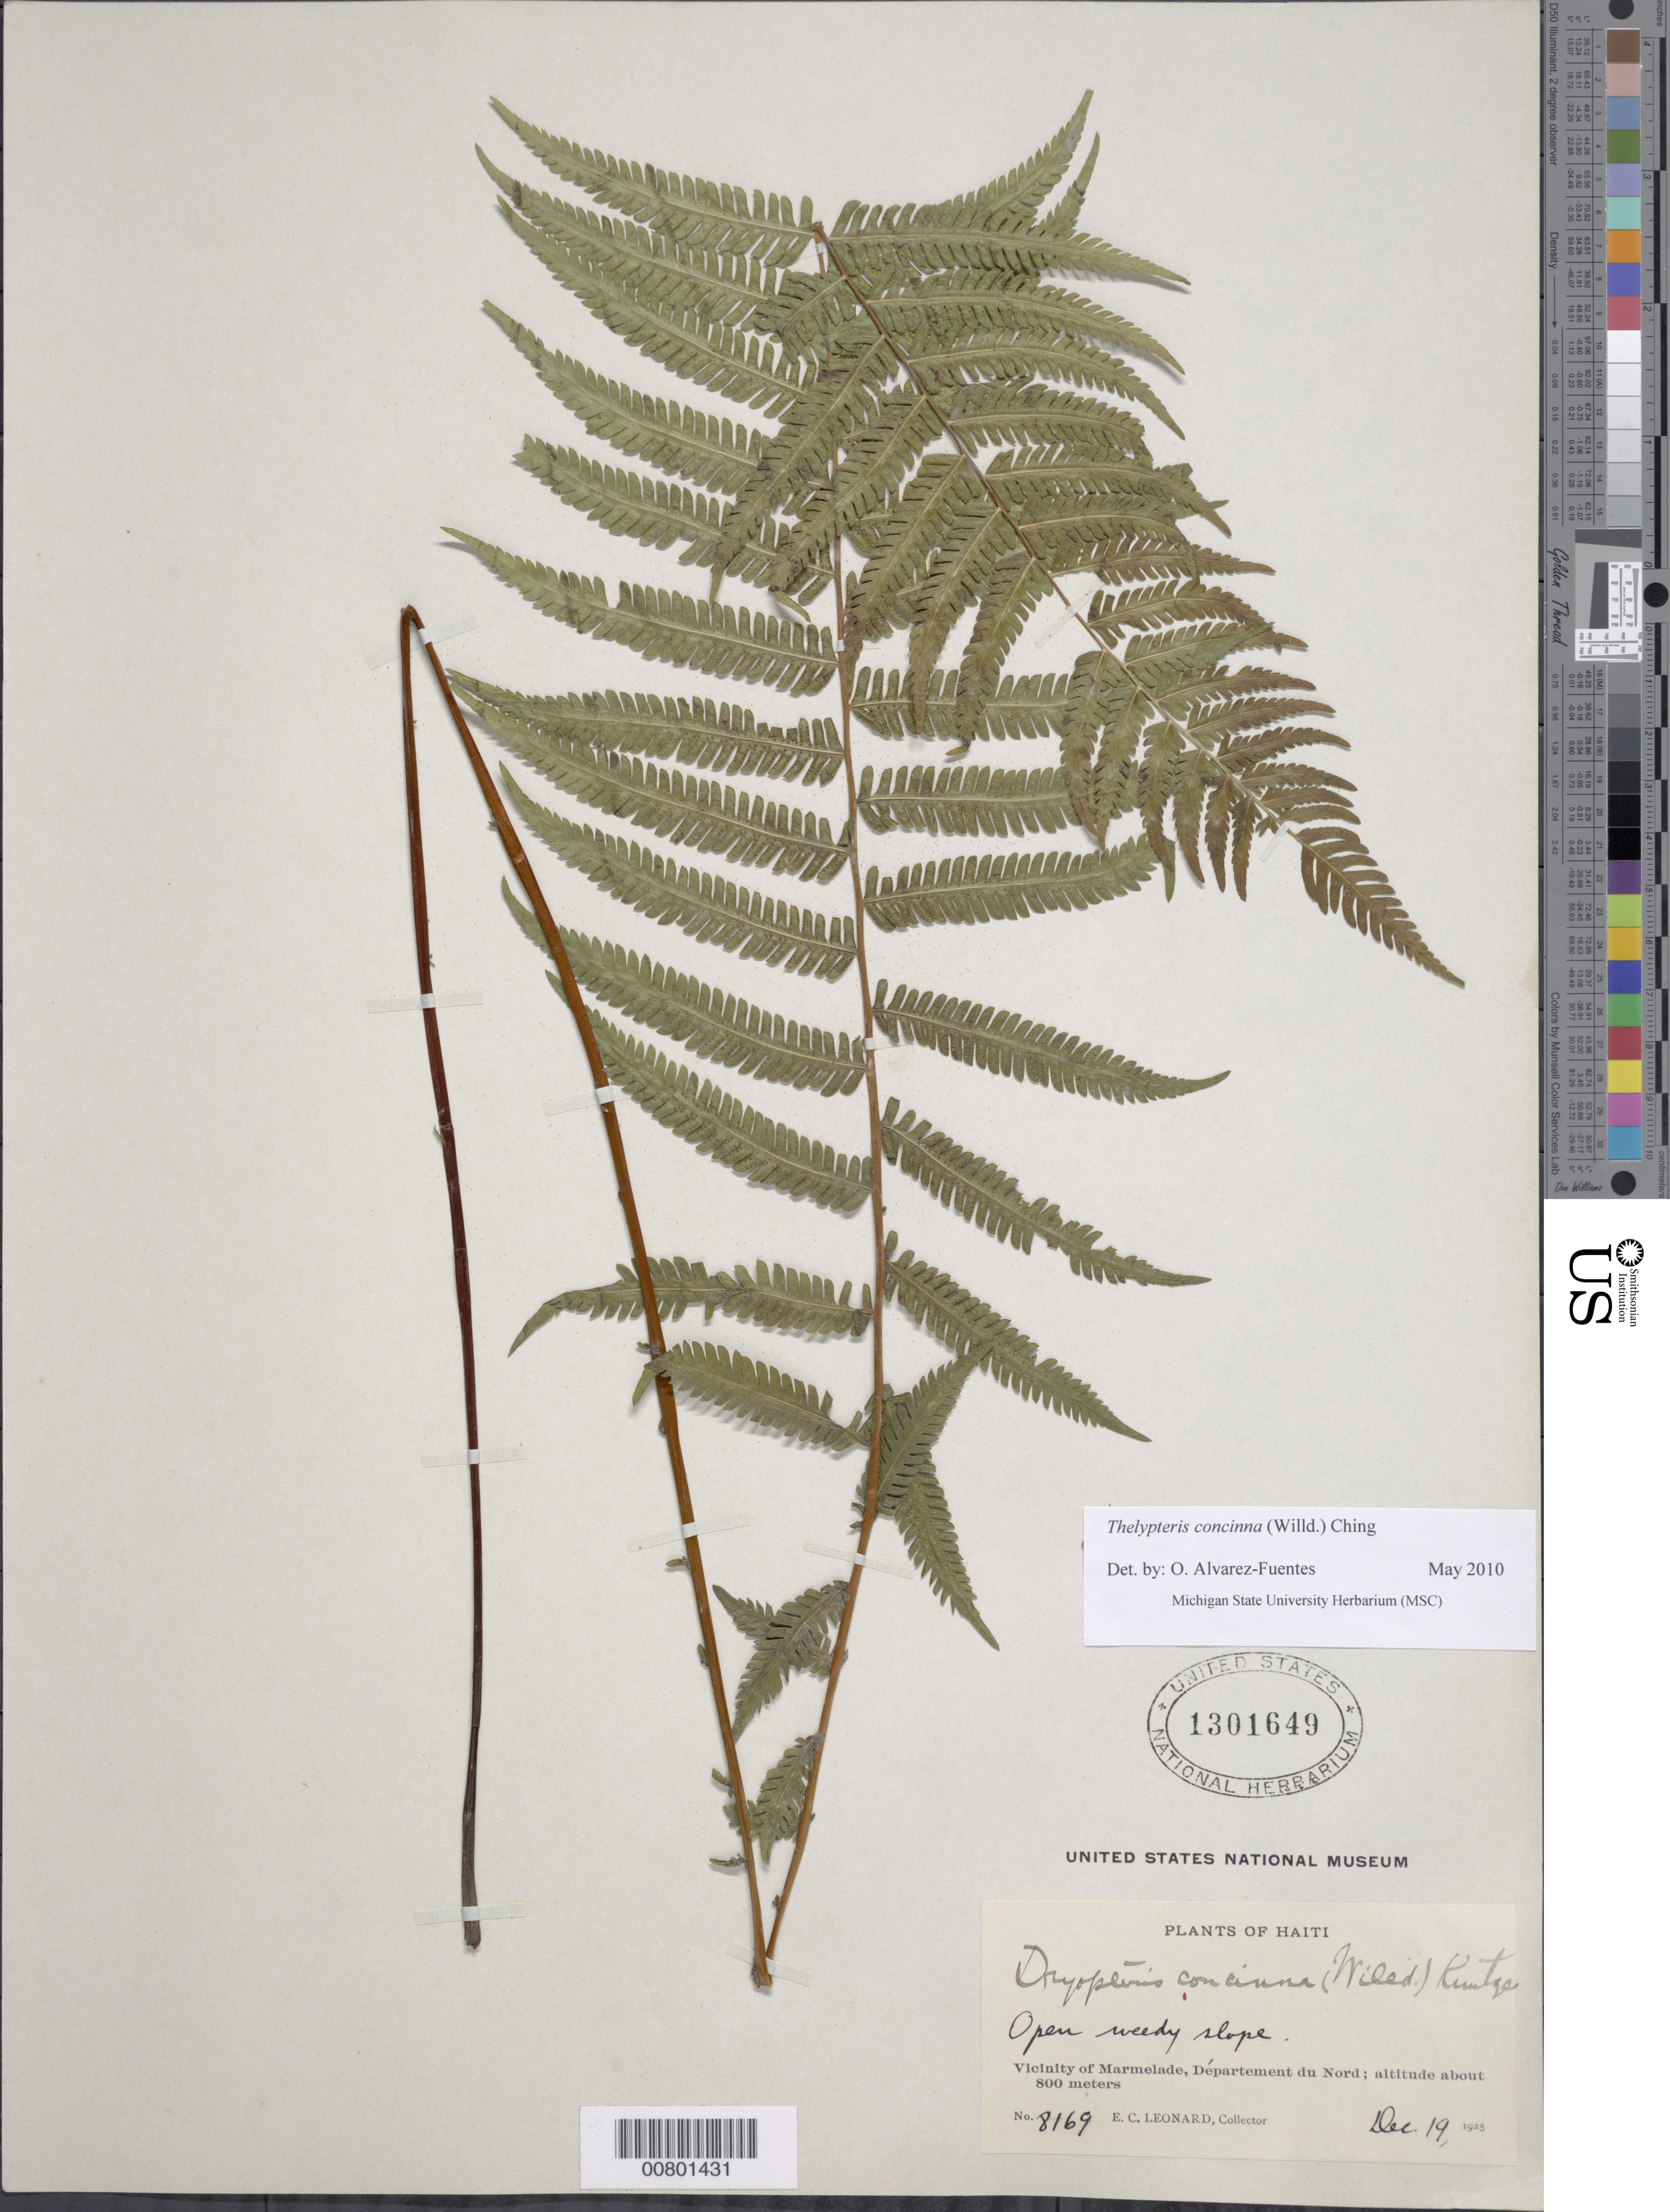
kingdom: Plantae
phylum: Tracheophyta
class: Polypodiopsida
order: Polypodiales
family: Thelypteridaceae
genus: Amauropelta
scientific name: Amauropelta concinna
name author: (Willd.) Pic. Serm.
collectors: E. C. Leonard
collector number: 8169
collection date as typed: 19 Dec 1925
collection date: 1925-12-19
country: Haiti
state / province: Nord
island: Hispaniola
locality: Marmelade vicinity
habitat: Open weedy slope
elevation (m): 800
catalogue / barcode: US 130649